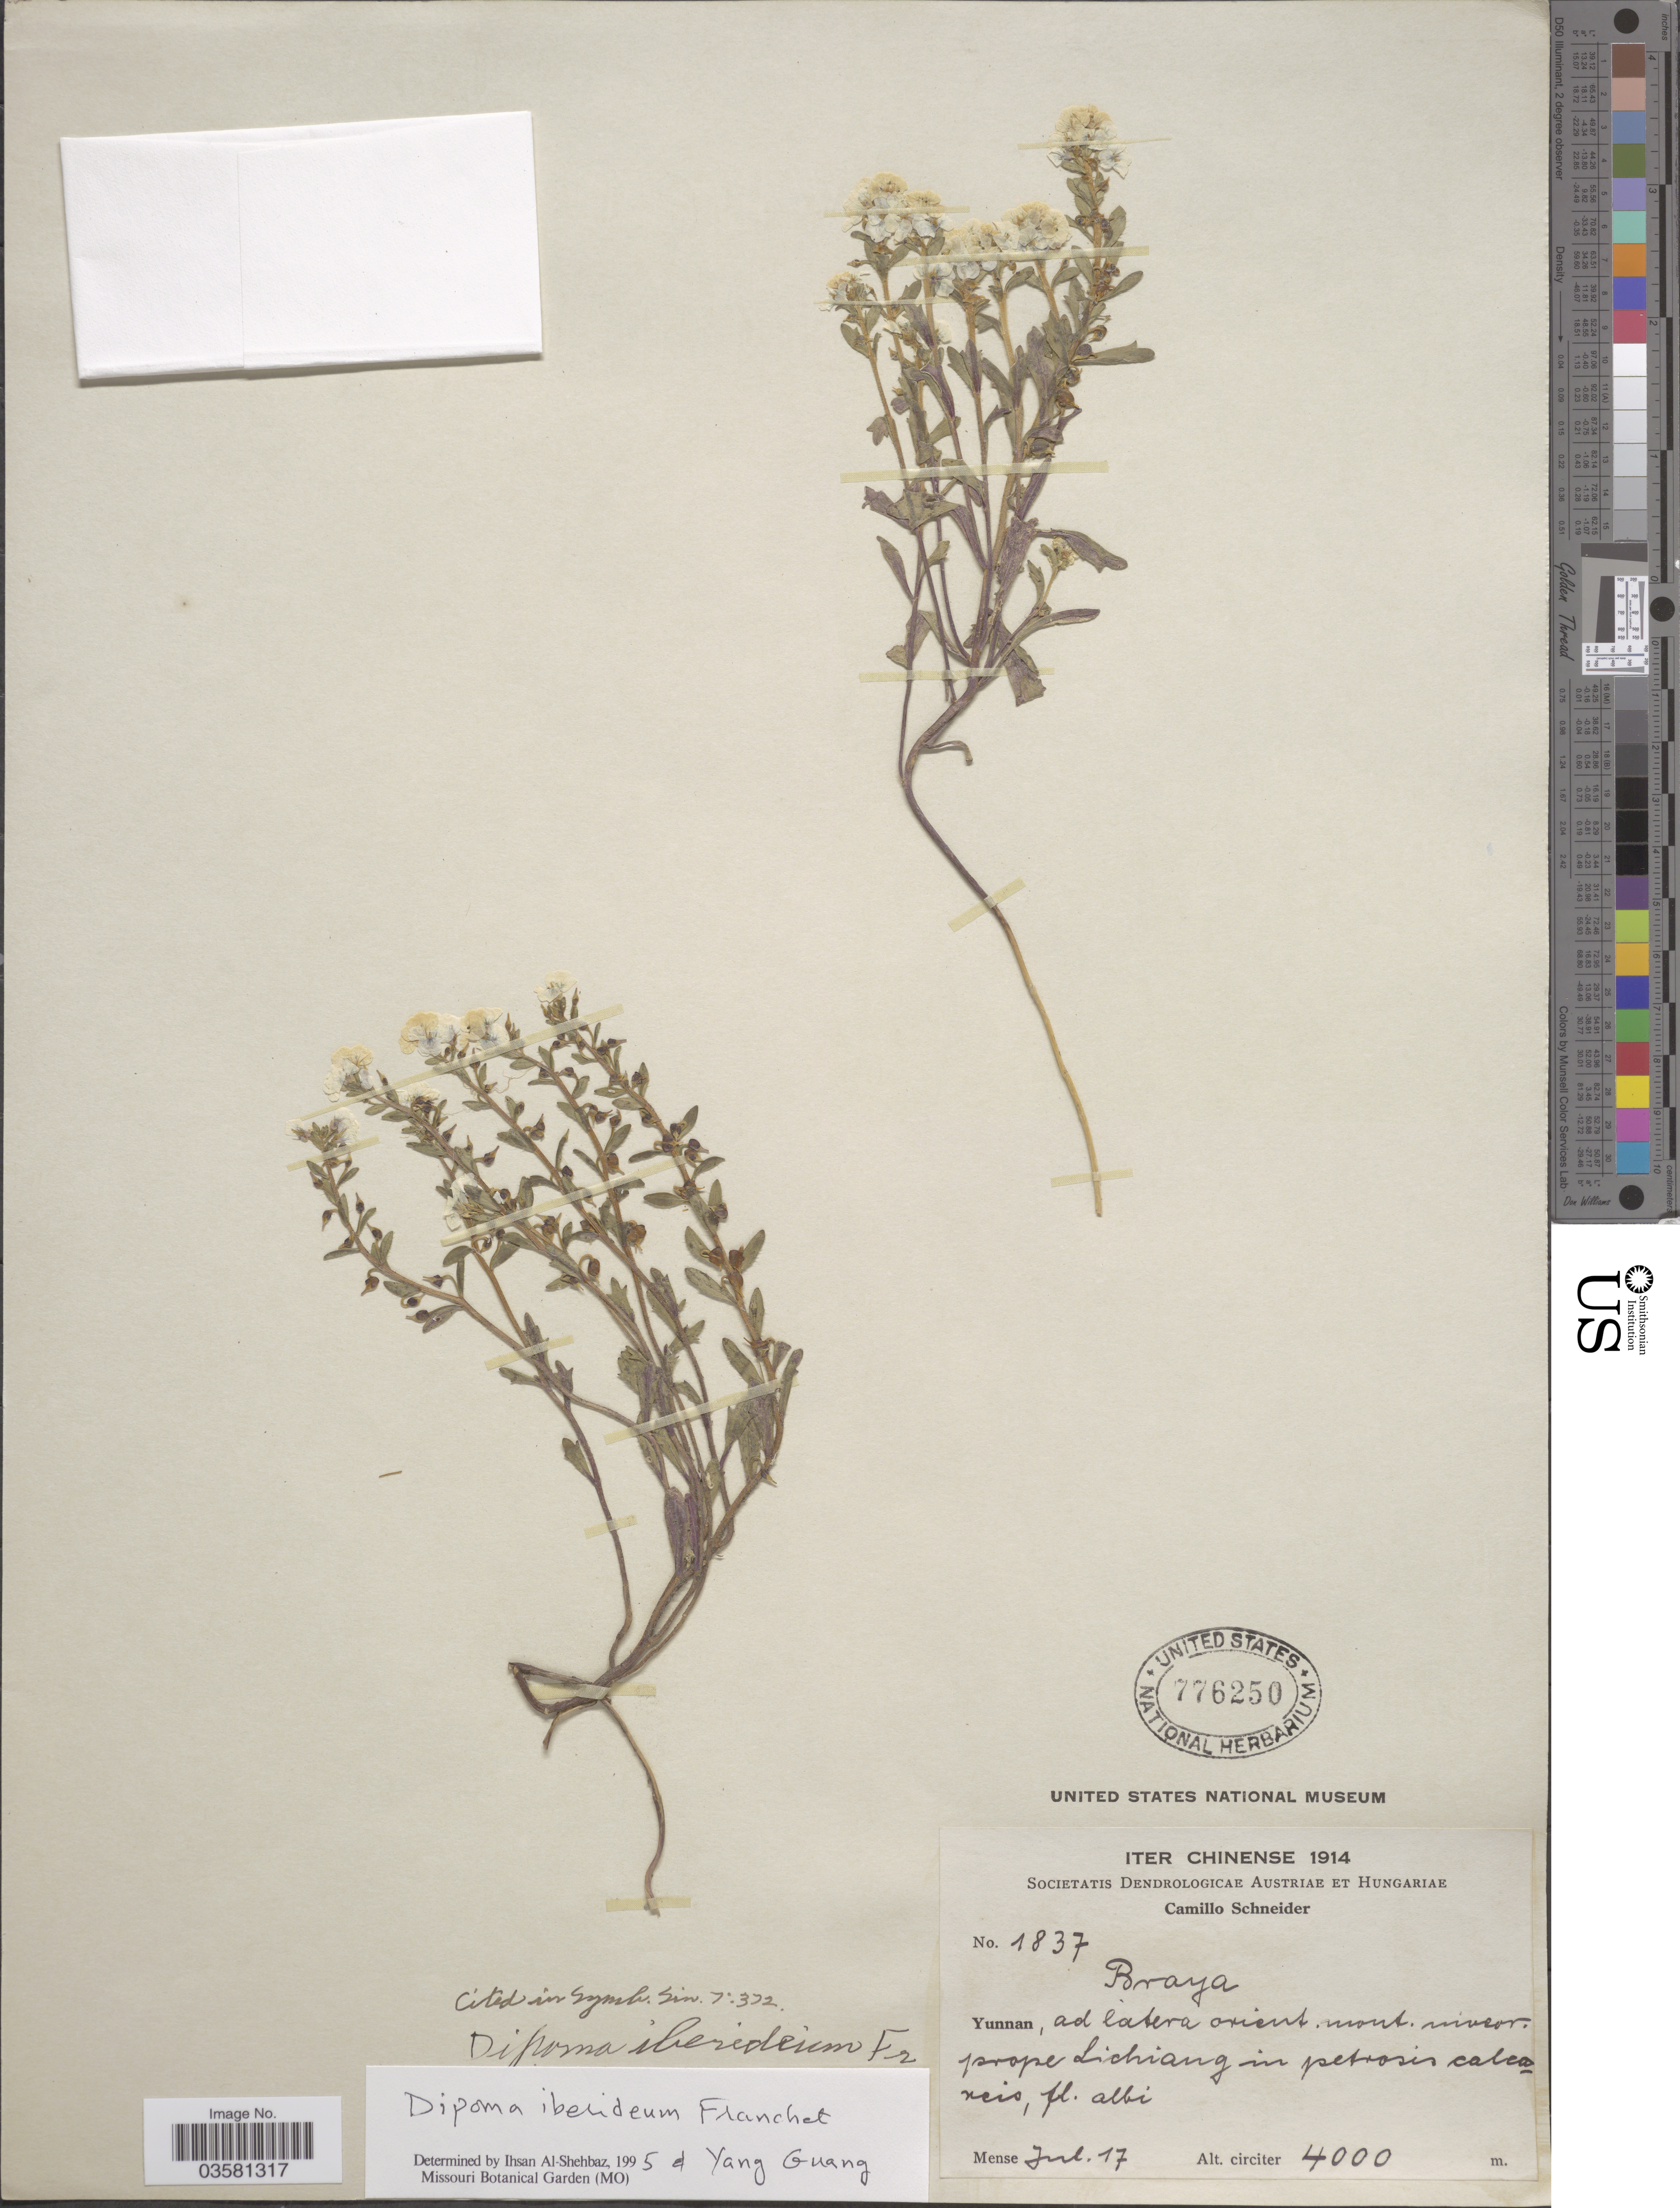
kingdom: Plantae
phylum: Tracheophyta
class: Magnoliopsida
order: Brassicales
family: Brassicaceae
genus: Dipoma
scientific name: Dipoma iberideum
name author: Franch.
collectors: C. K. Schneider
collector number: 1837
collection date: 1914-07-17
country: China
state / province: Yunnan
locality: Prope Lichiang.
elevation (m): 4000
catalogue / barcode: US 776250